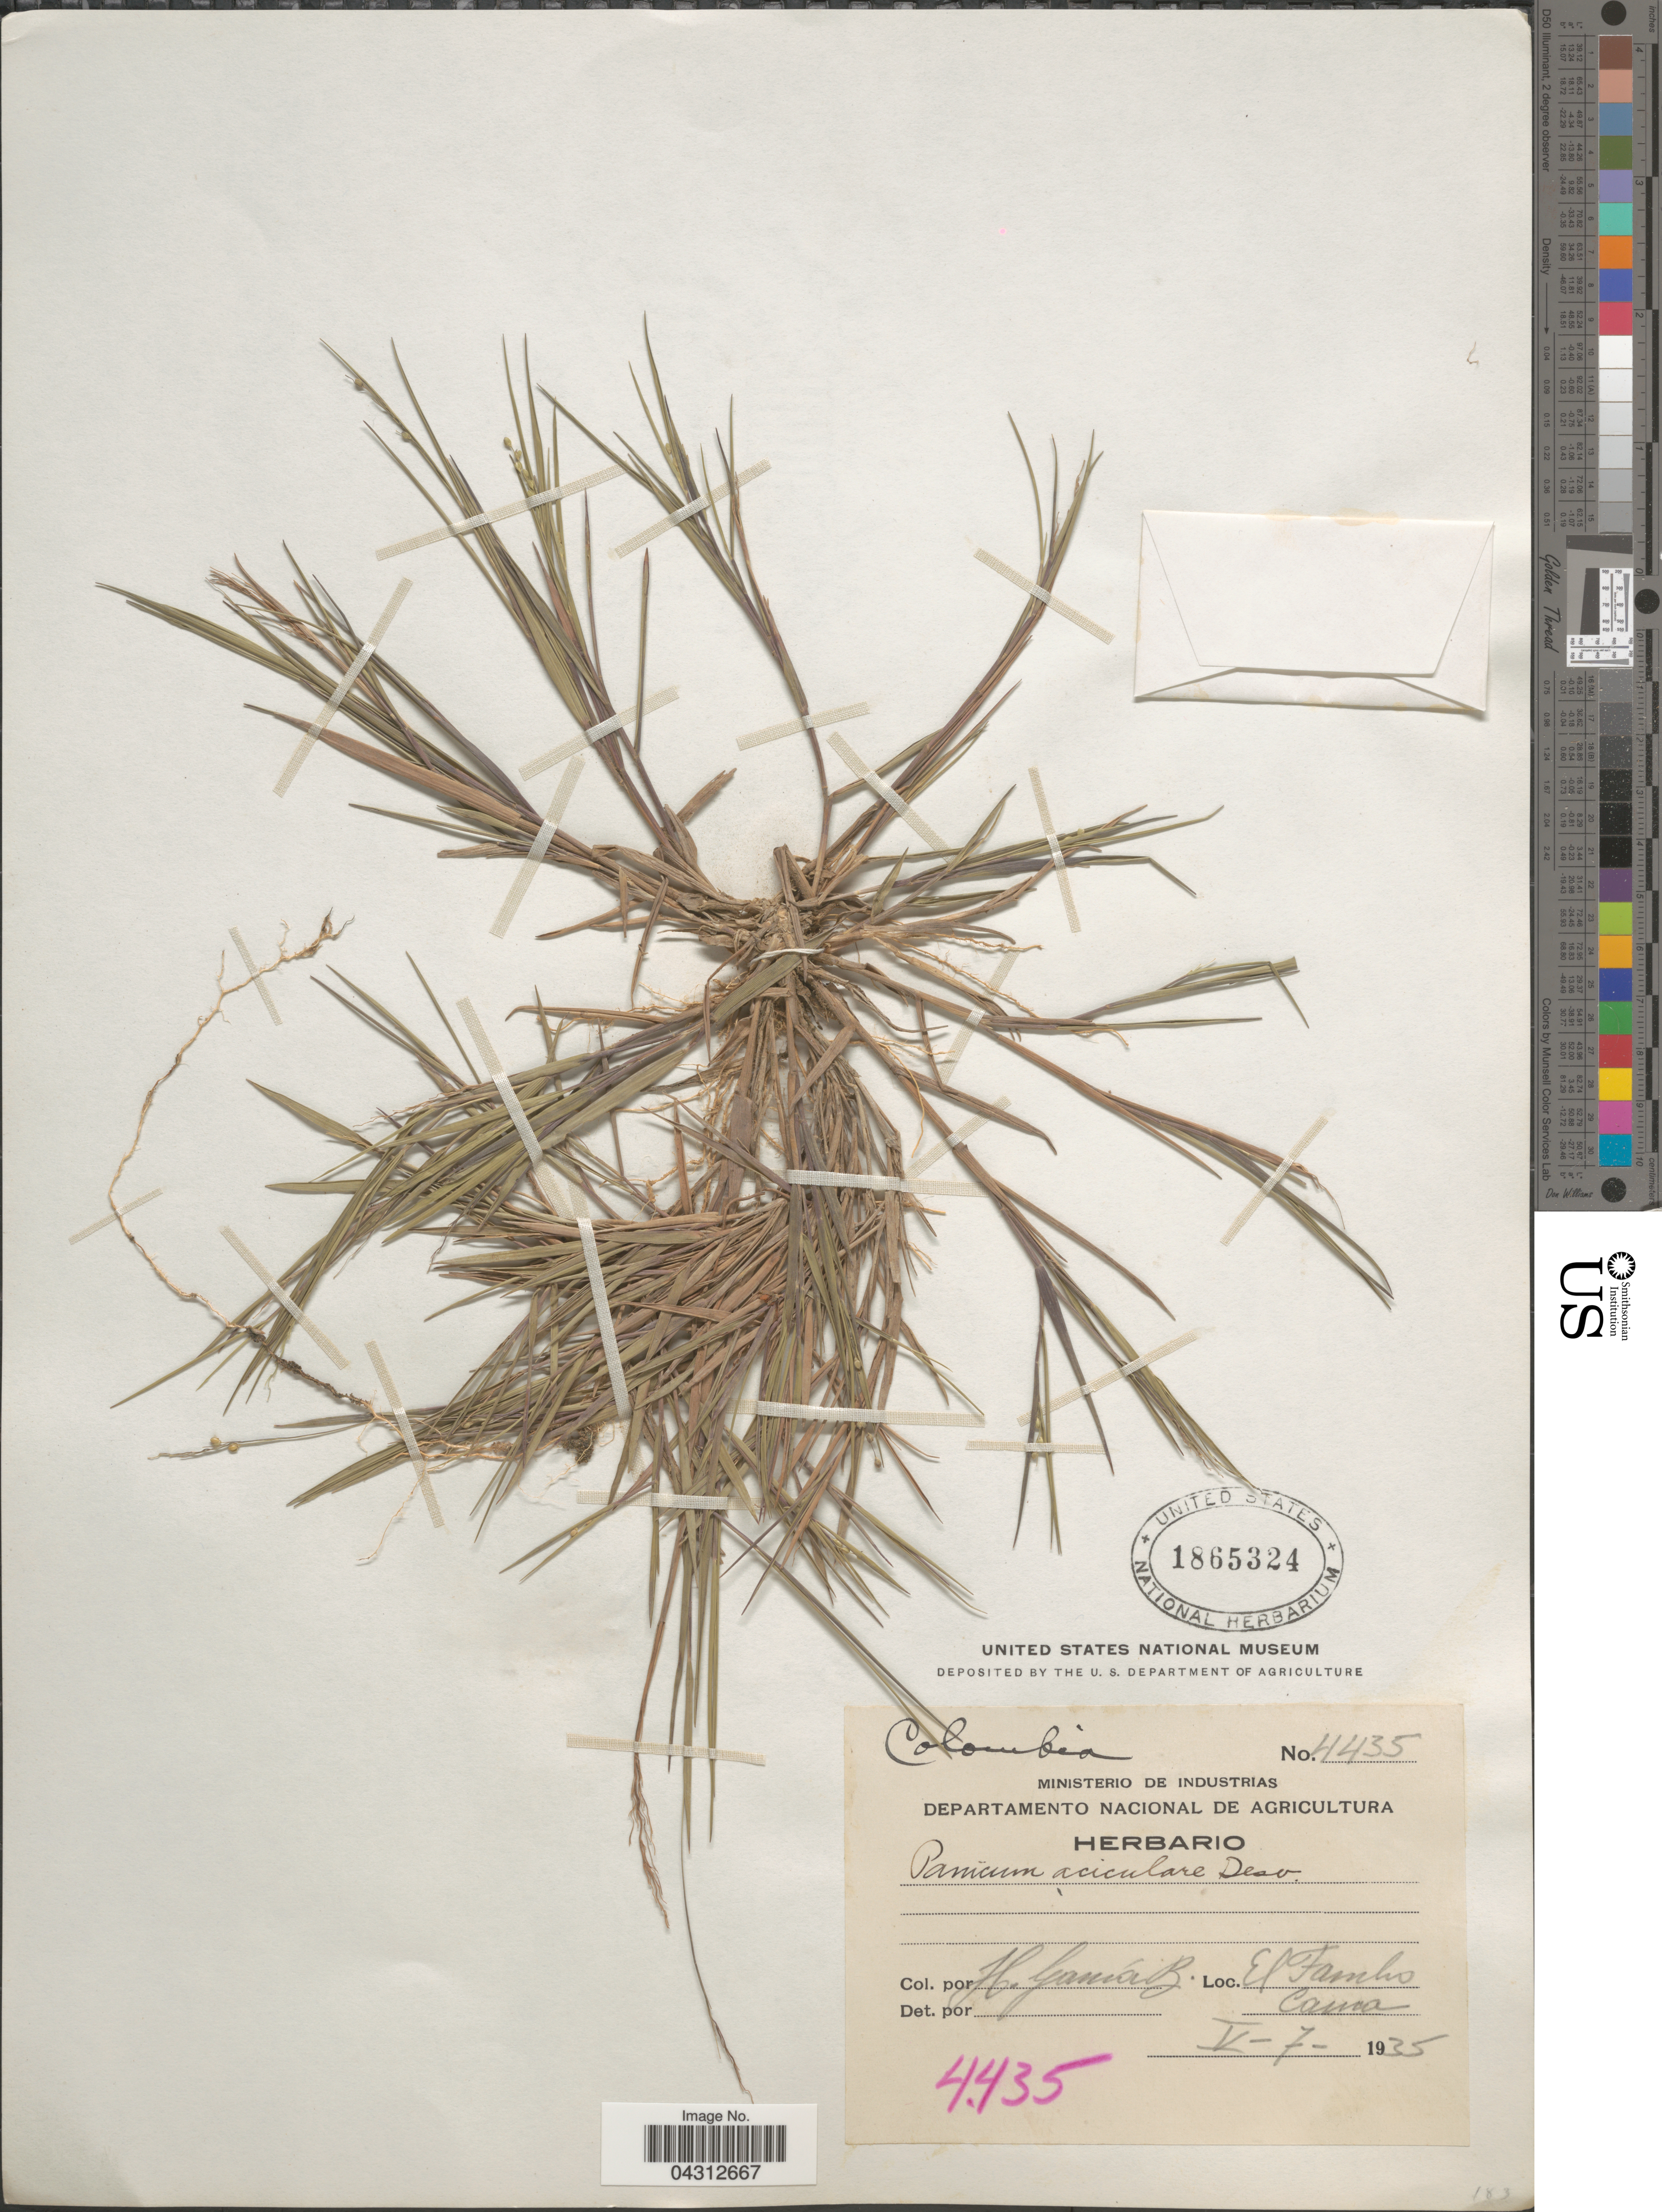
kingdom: Plantae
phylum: Tracheophyta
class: Liliopsida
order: Poales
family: Poaceae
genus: Dichanthelium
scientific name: Dichanthelium aciculare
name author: (Desv. ex Poir.) Gould & C.A. Clark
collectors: H. García B.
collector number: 4435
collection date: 1935-05-07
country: Colombia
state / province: Cauca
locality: El Tambo.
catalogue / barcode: US 1865324